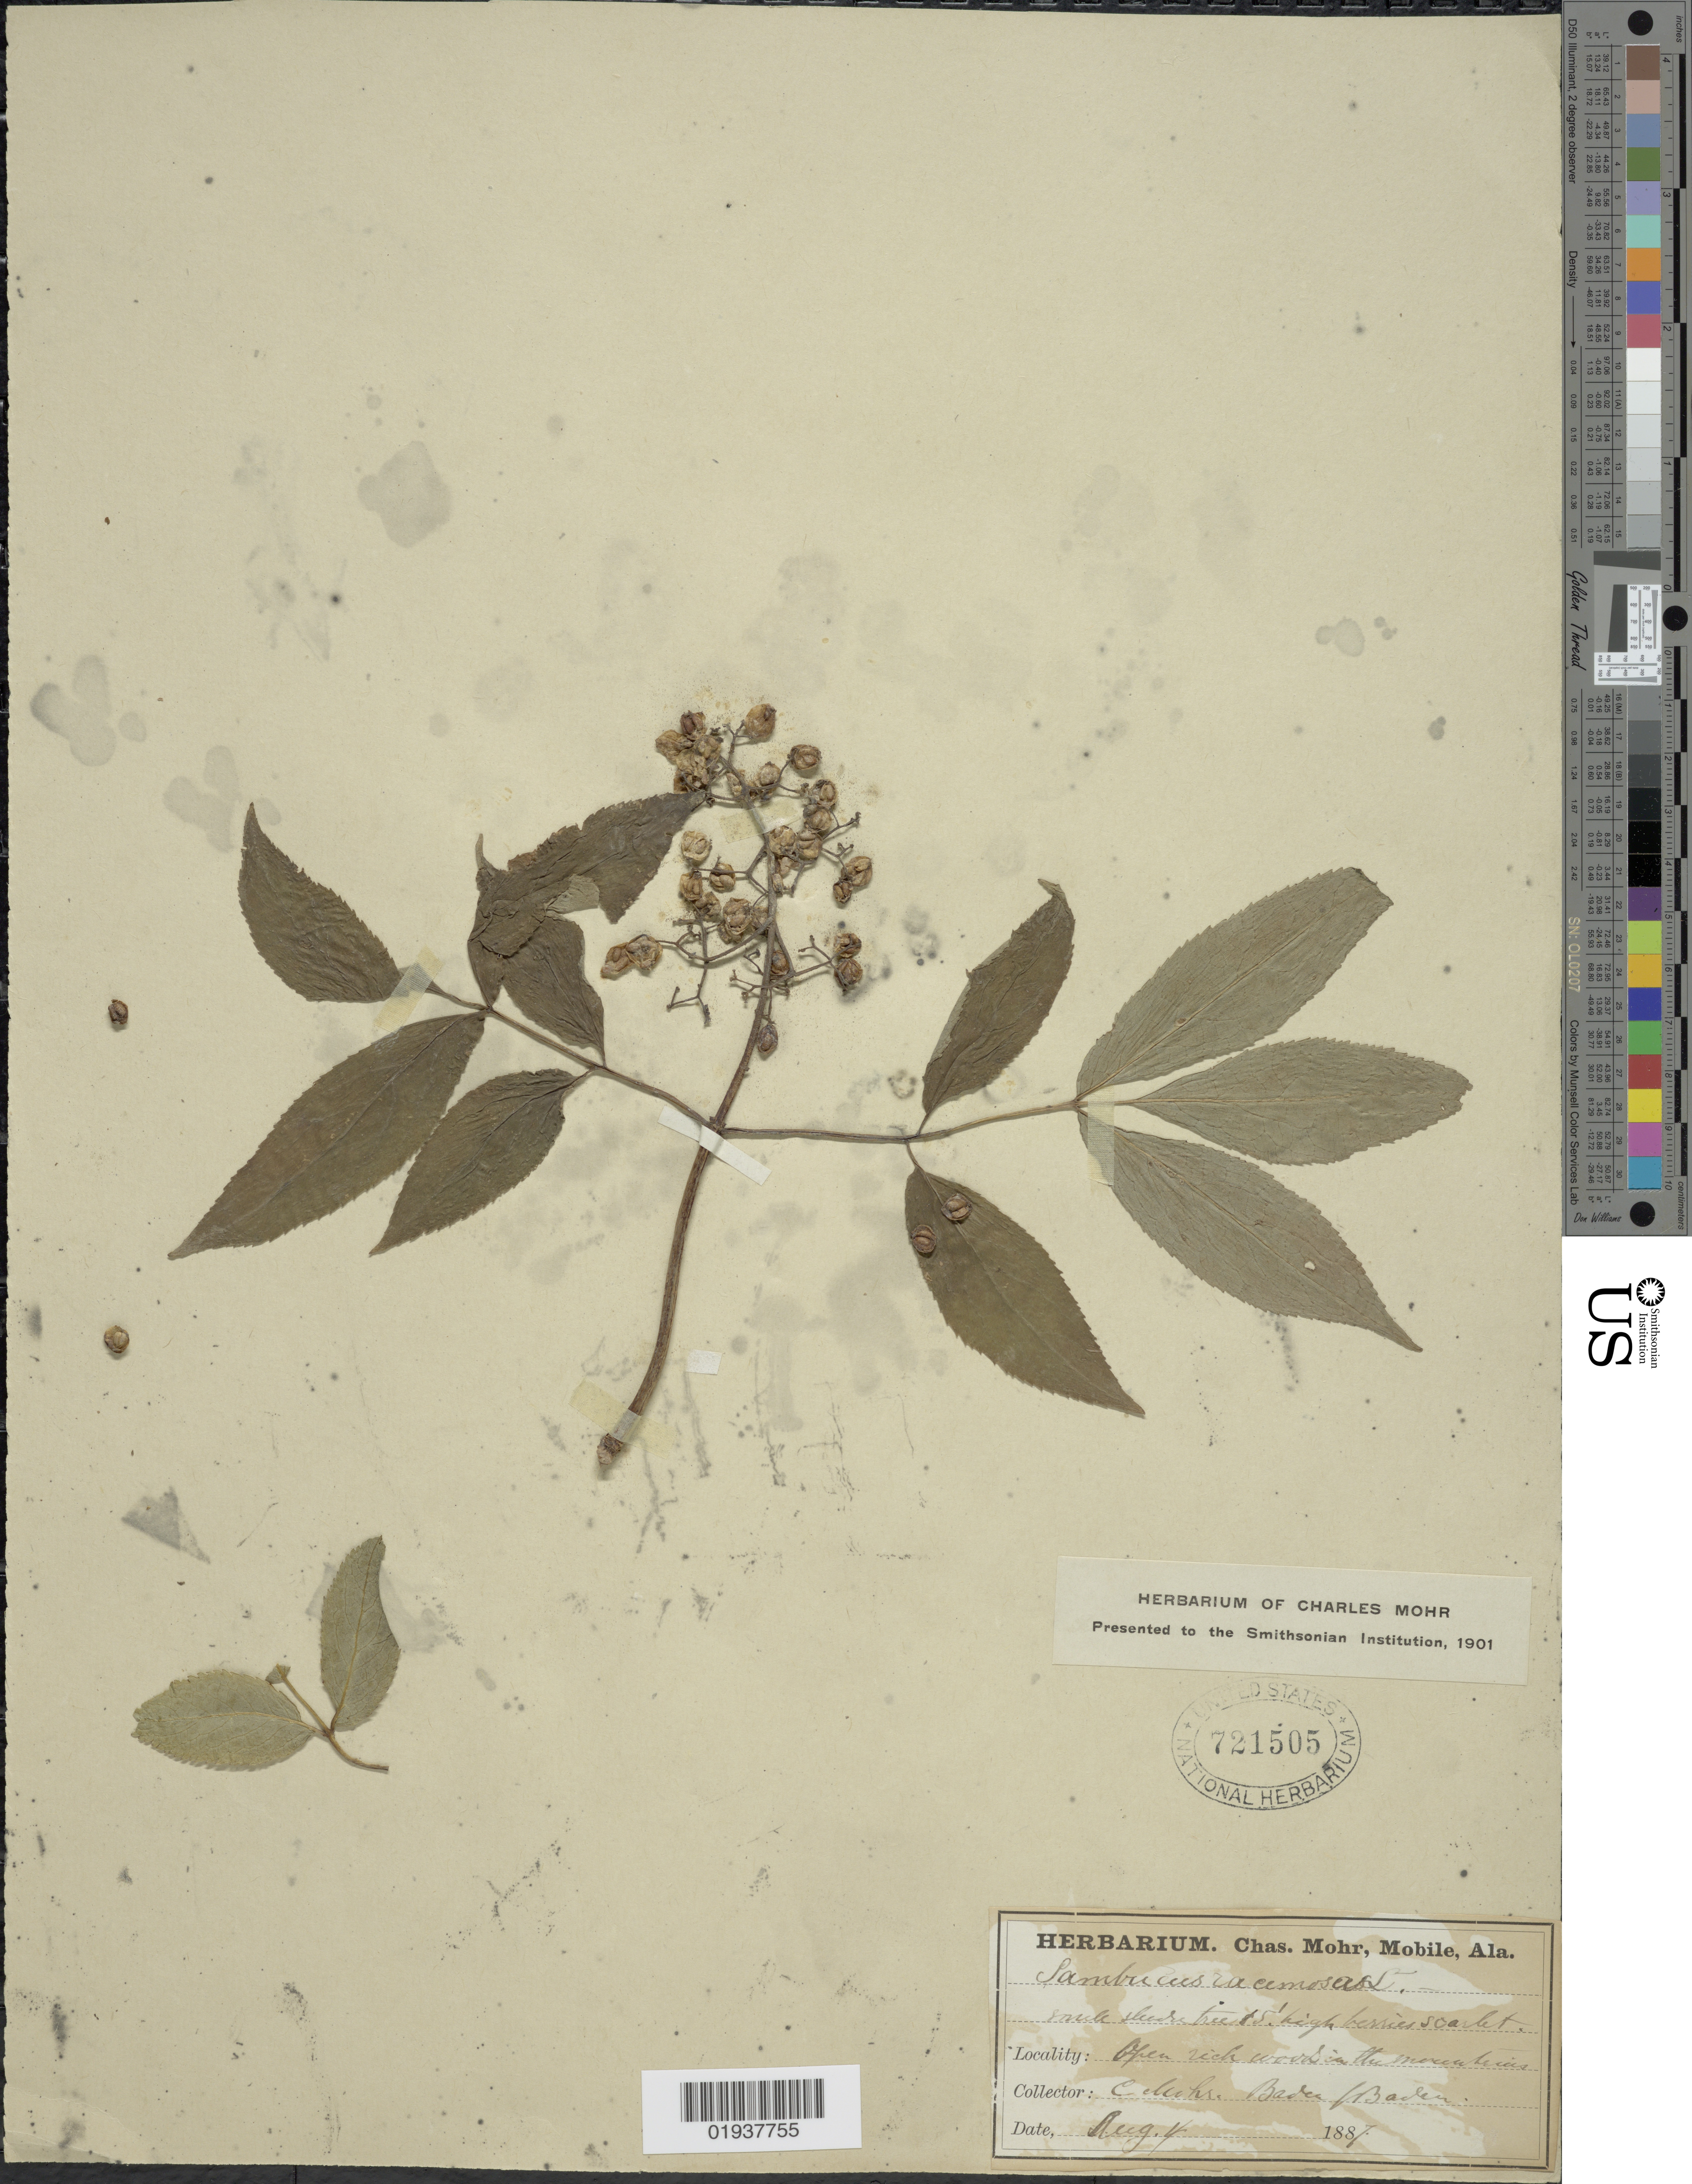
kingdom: Plantae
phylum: Tracheophyta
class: Magnoliopsida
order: Dipsacales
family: Viburnaceae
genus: Sambucus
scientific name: Sambucus racemosa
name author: L.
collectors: Mohr, C. T. (herbarium)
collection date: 1887-08-04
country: United States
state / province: Alabama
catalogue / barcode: US 721505